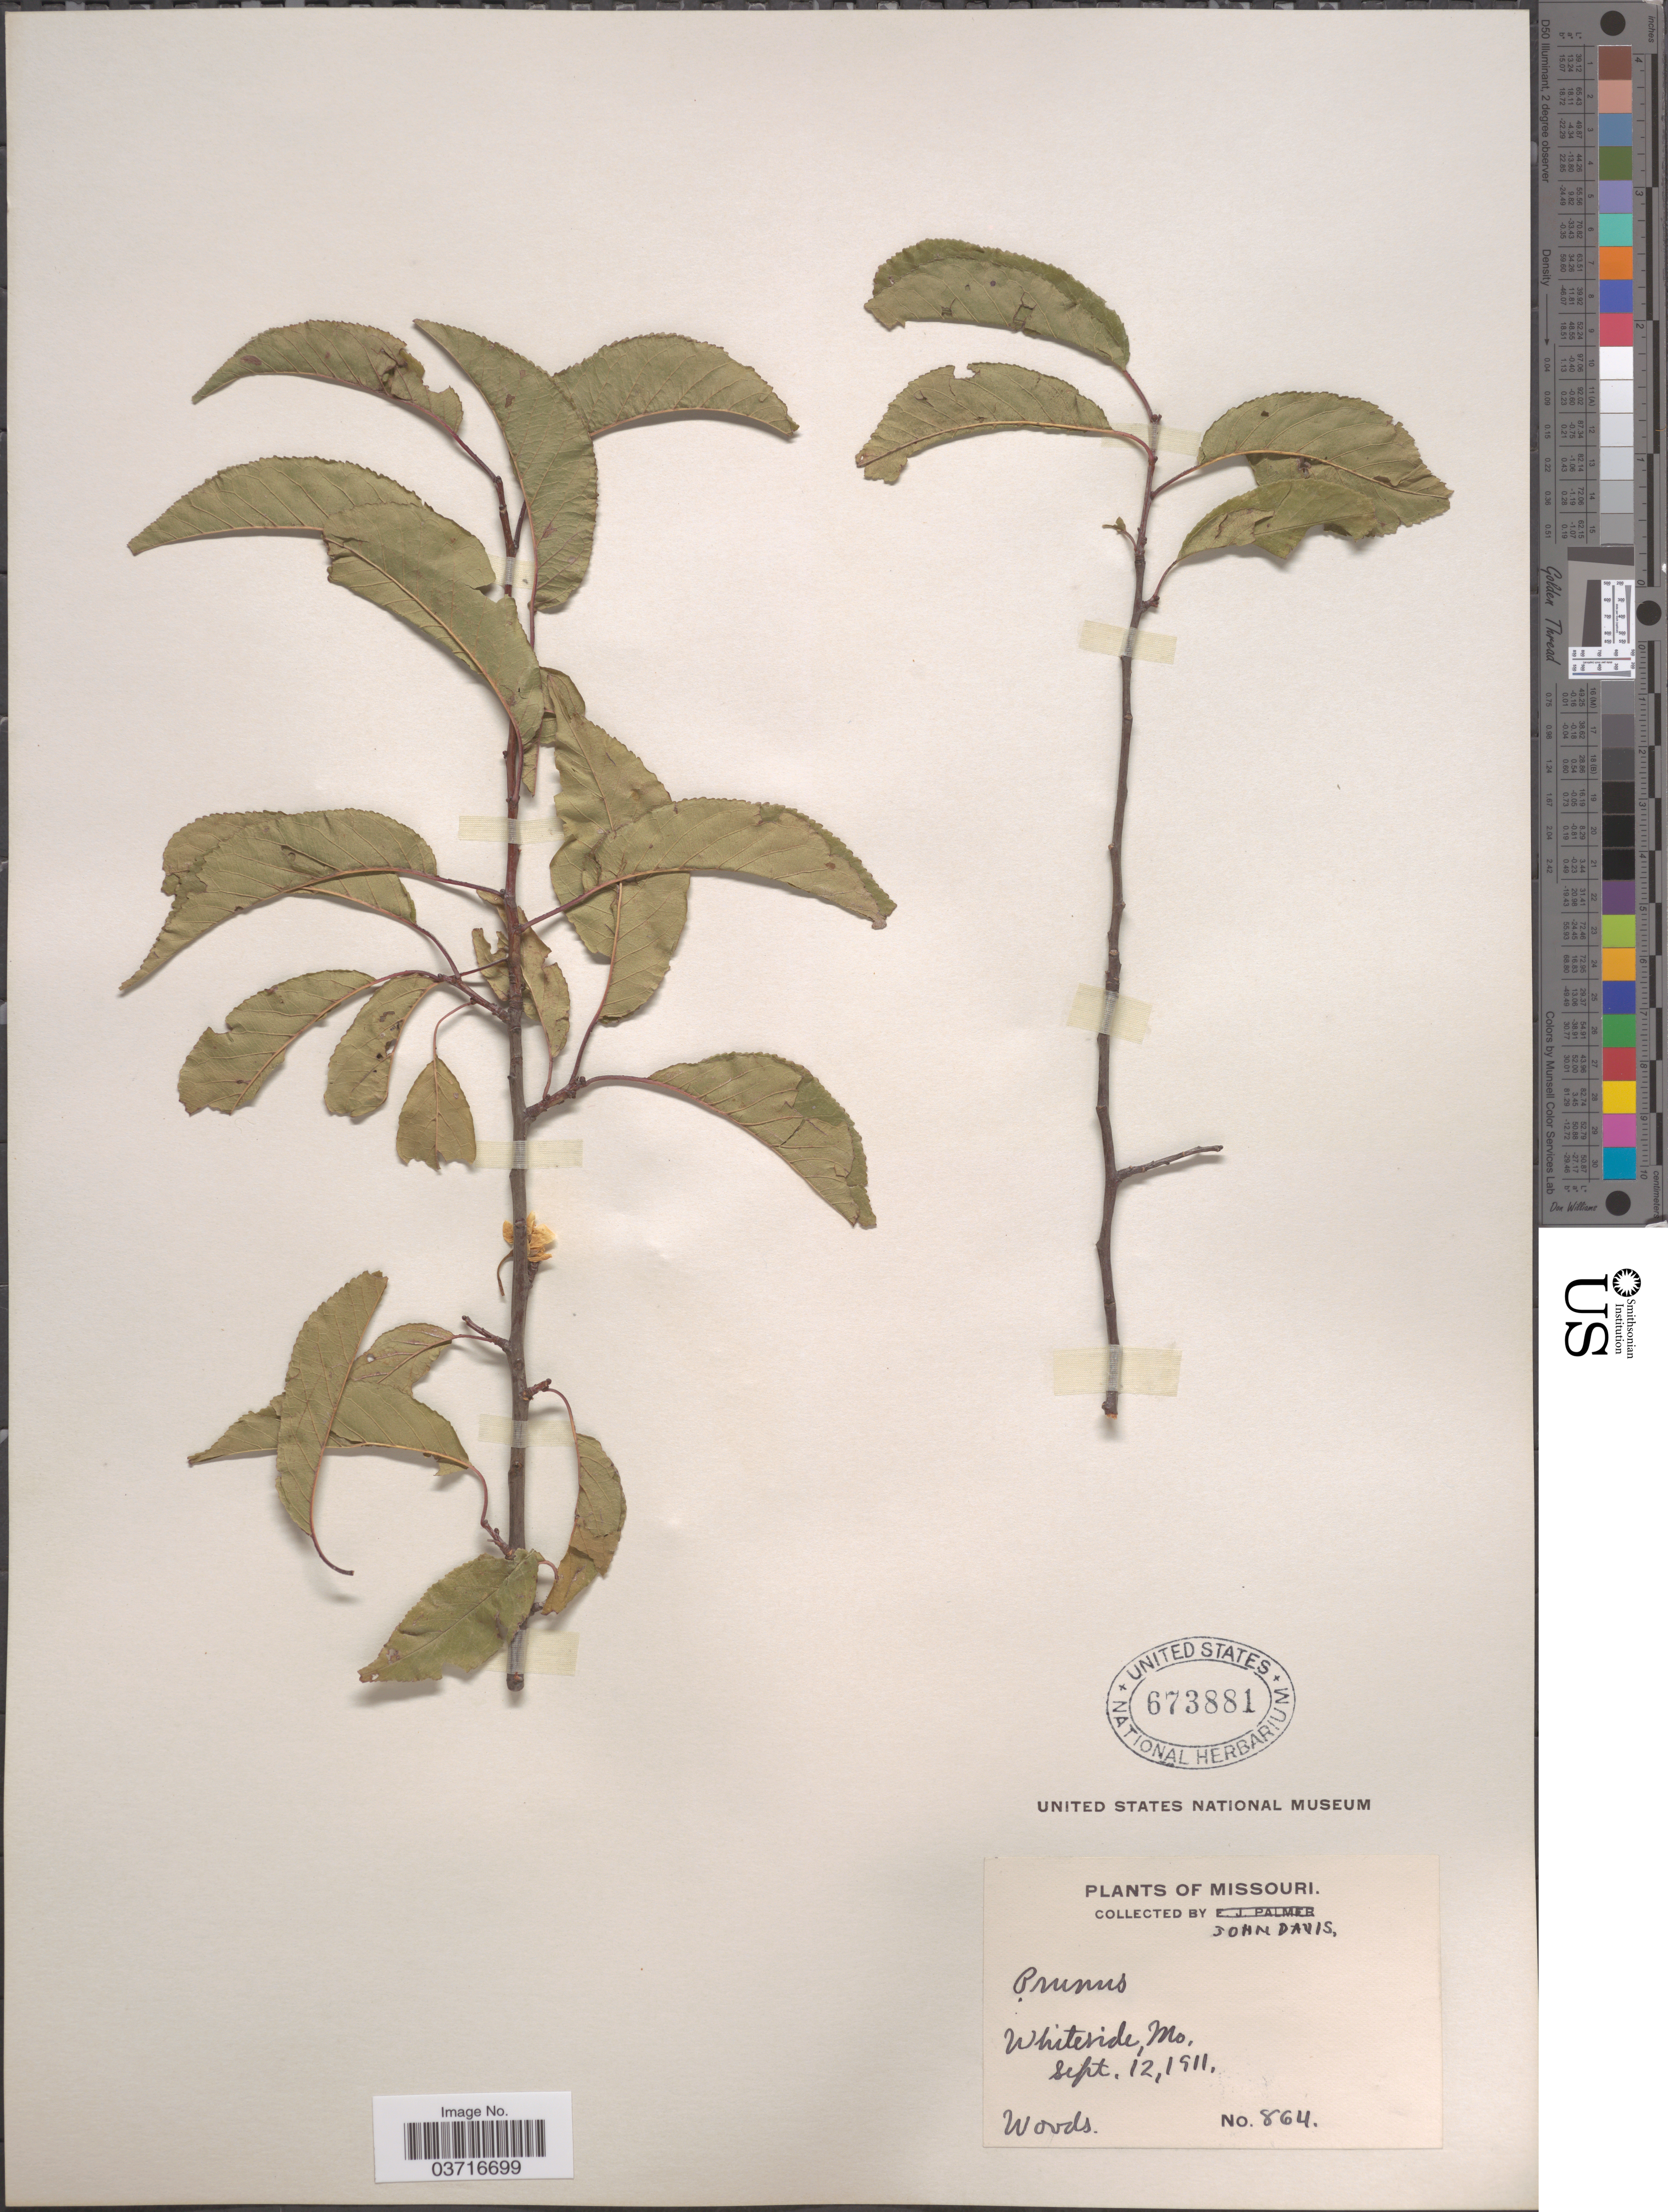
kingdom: Plantae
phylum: Tracheophyta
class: Magnoliopsida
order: Rosales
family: Rosaceae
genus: Prunus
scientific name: Prunus sp.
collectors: J. Davis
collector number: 864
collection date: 1911-09-12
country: United States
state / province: Missouri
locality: Whiteside.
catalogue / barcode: US 673881